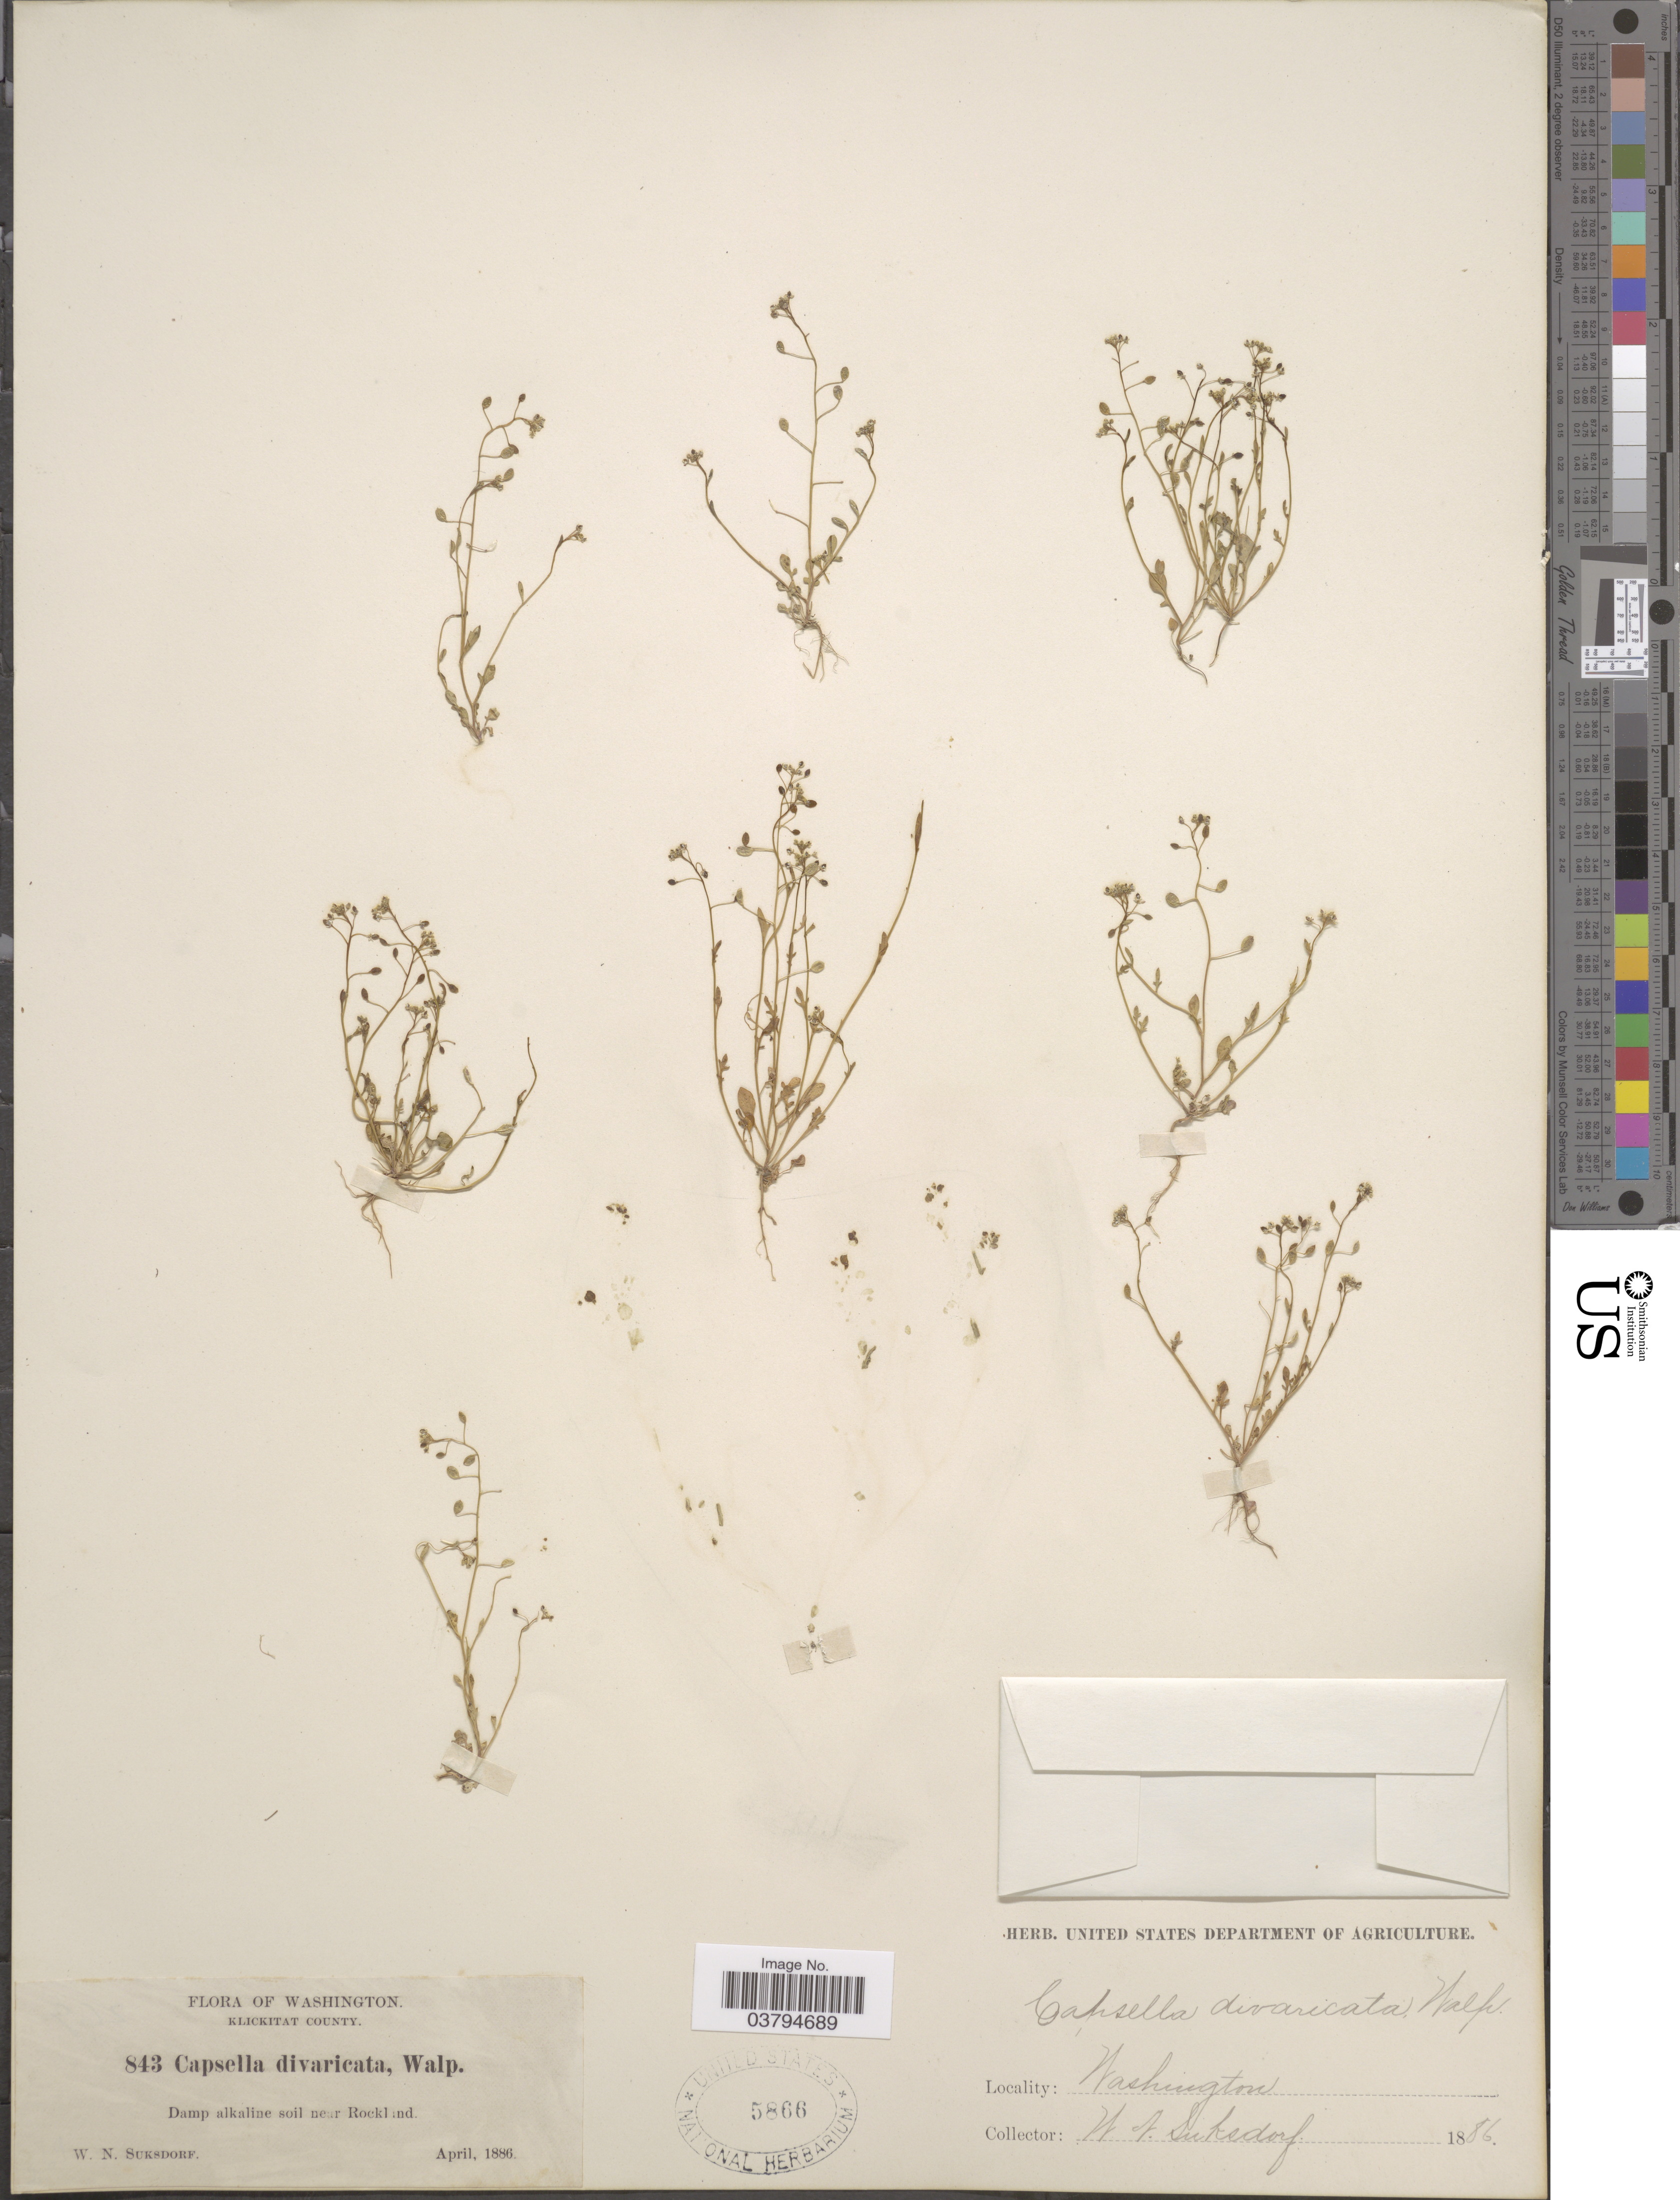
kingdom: Plantae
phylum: Tracheophyta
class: Magnoliopsida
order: Brassicales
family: Brassicaceae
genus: Hornungia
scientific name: Hornungia procumbens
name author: (L.) Hayek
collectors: W. N. Suksdorf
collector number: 843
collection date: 1886-04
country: United States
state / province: Washington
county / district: Klickitat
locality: Klickitat County. Damp alkaline soil near Rockland.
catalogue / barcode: US 5866